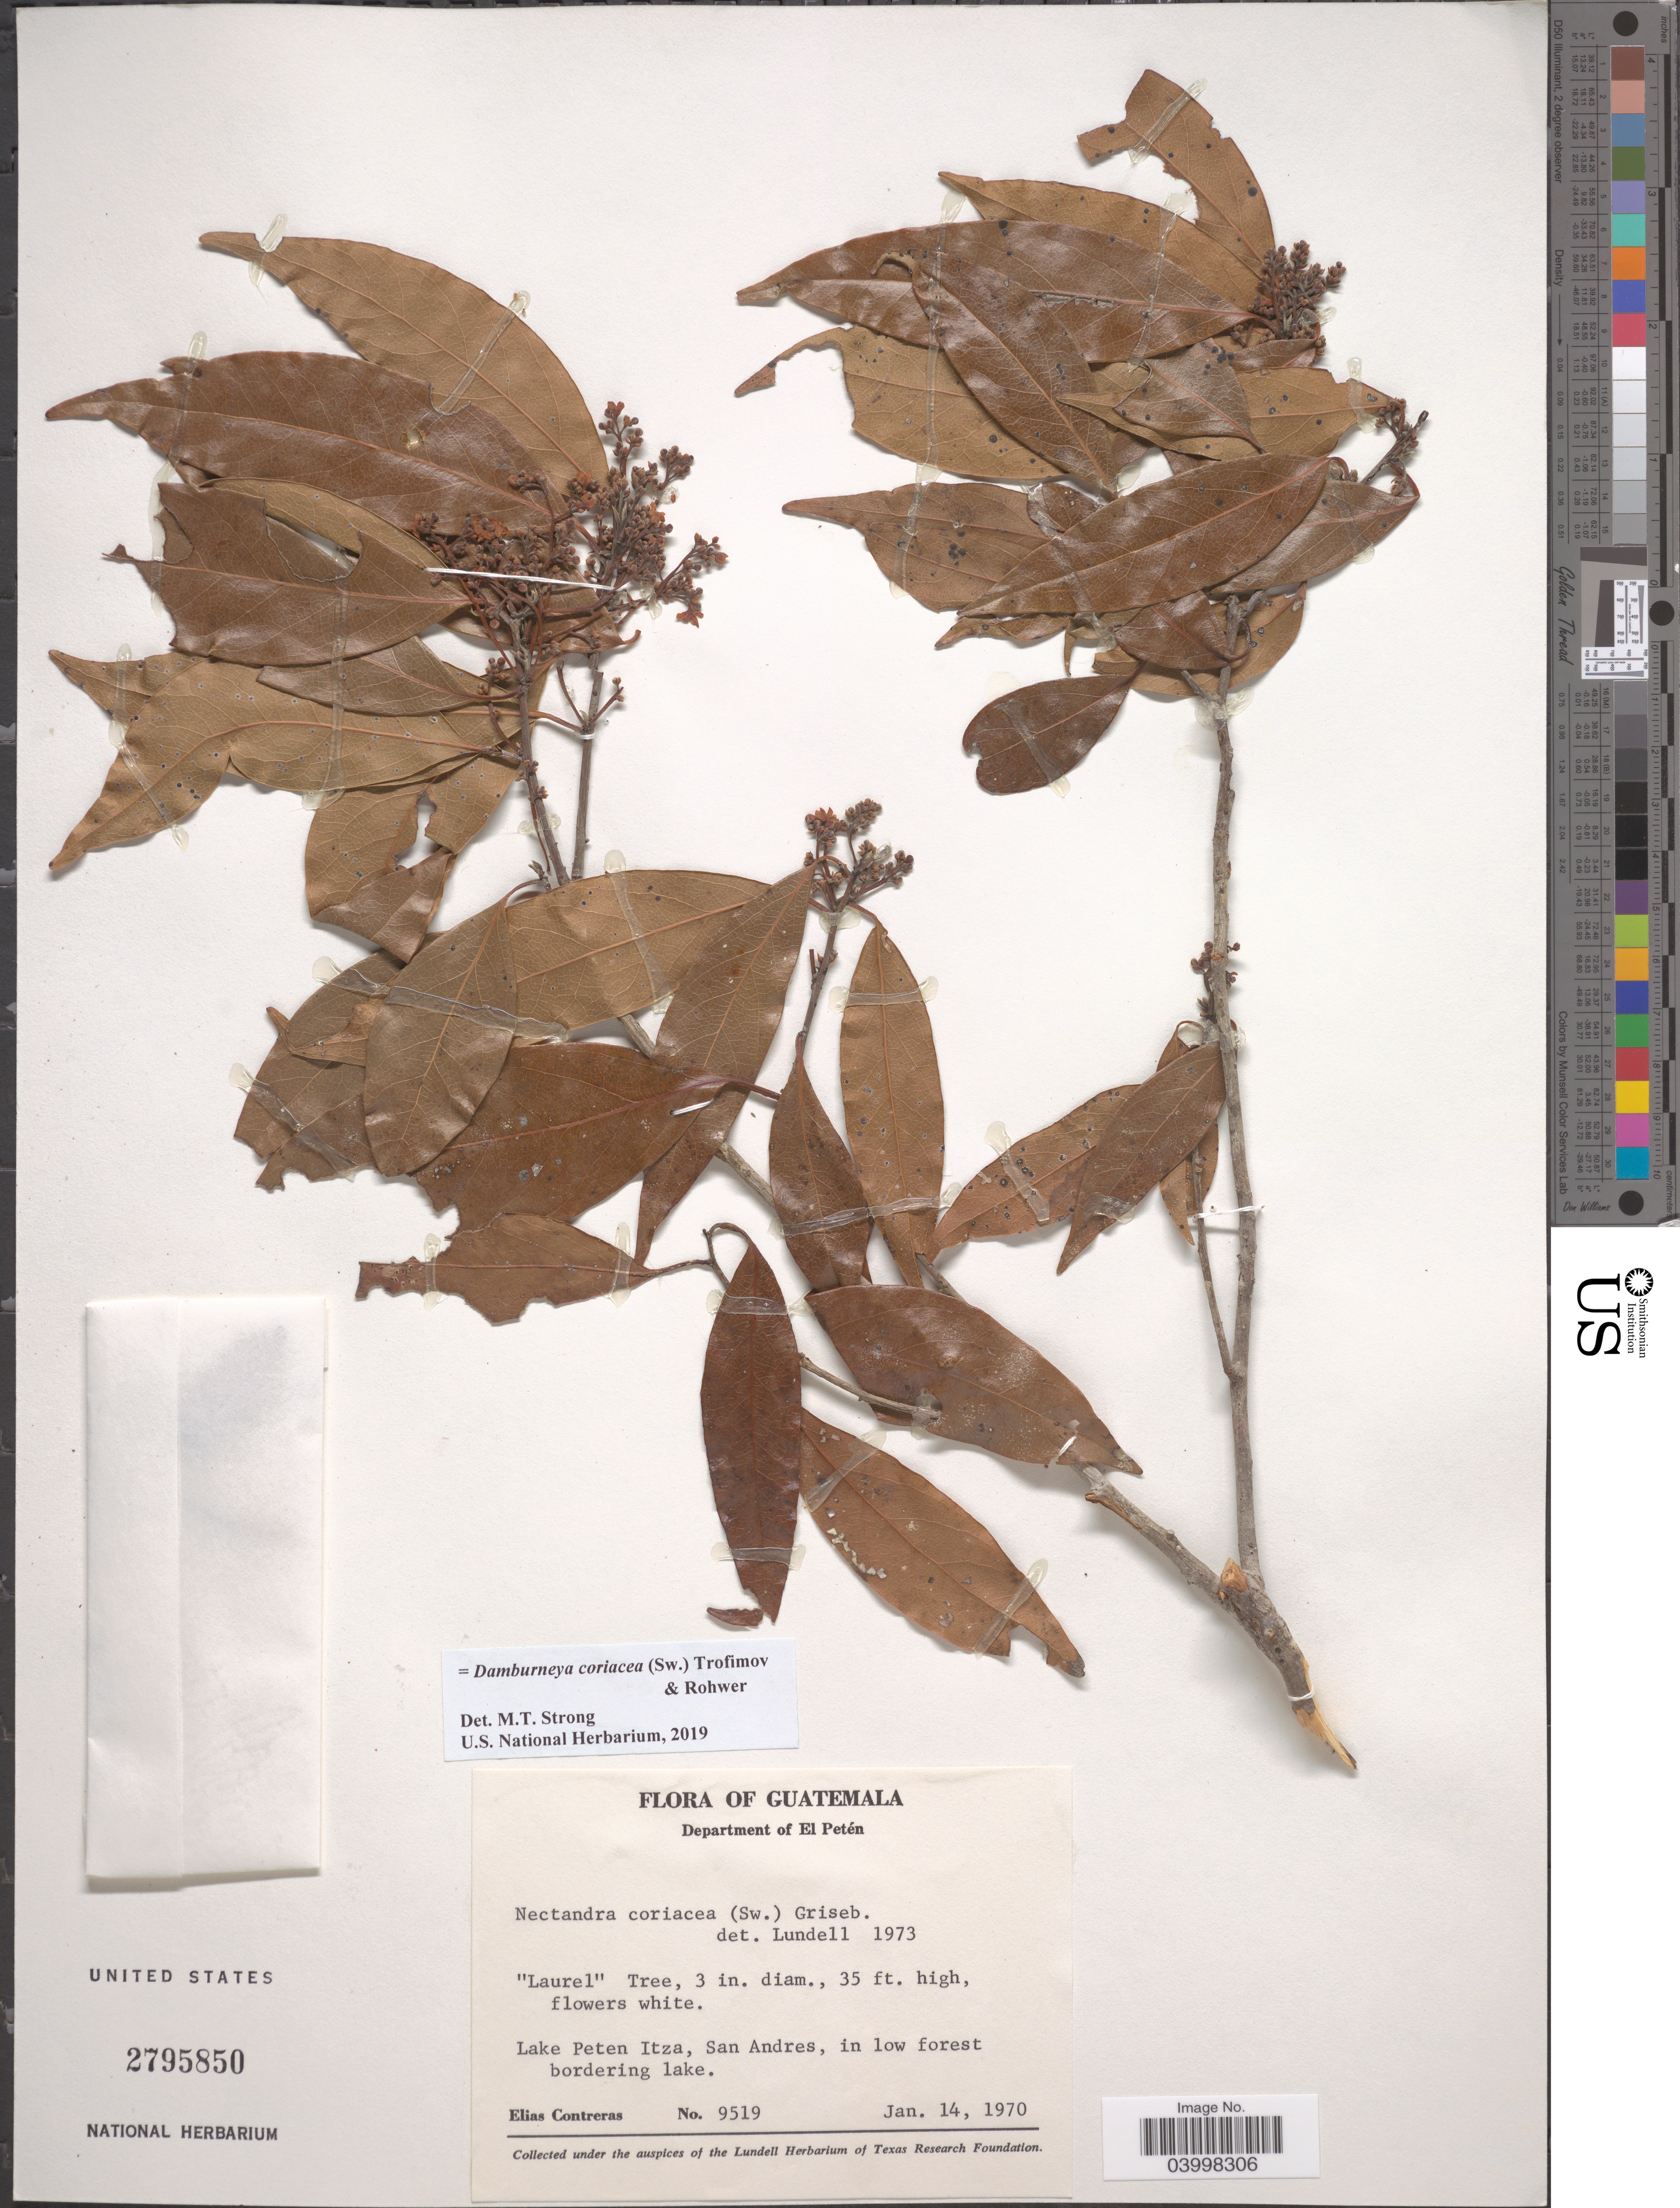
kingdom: Plantae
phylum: Tracheophyta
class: Magnoliopsida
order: Laurales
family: Lauraceae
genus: Damburneya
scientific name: Damburneya coriacea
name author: (Sw.) Trofimov & Rohwer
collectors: E. Contreras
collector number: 9519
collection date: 1970-01-14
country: Guatemala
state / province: El Peten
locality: Department of El Petén. Lake Peten Itza, San Andres.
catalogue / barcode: US 2795850